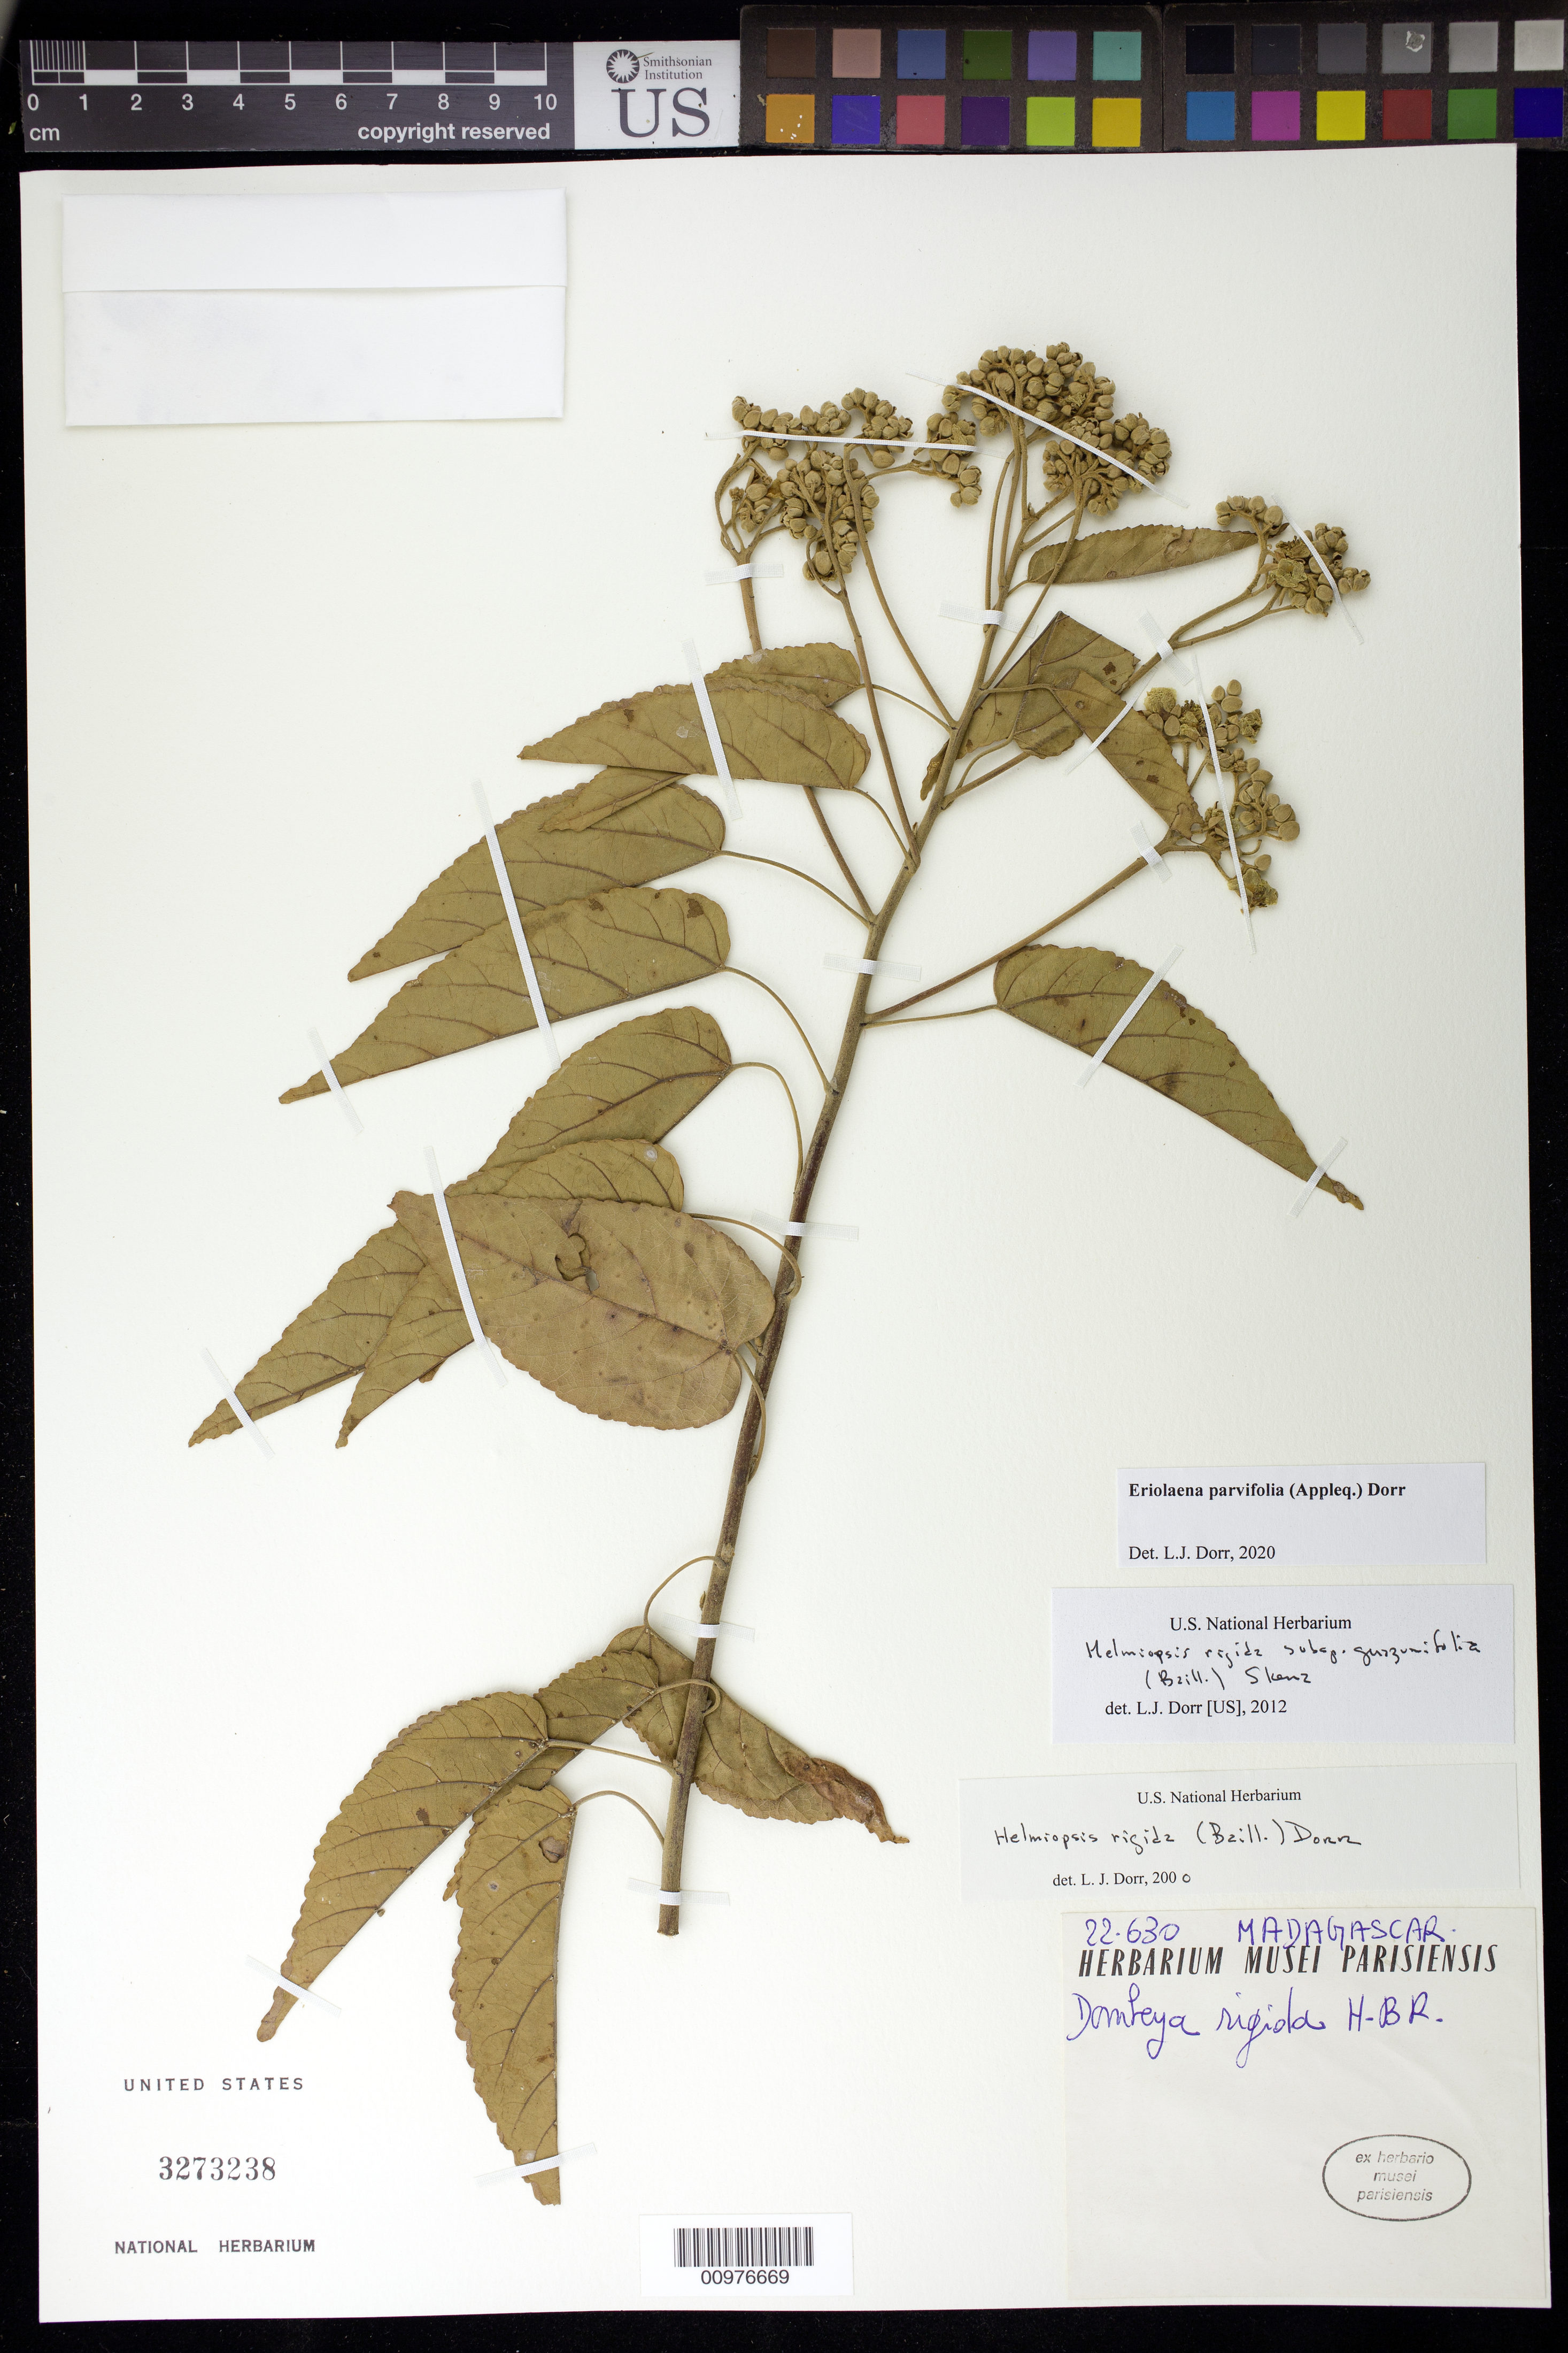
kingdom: Plantae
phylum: Tracheophyta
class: Magnoliopsida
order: Malvales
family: Malvaceae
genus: Eriolaena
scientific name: Eriolaena parvifolia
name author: (Appleq.) Dorr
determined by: Dorr, L. J., (BOT), Smithsonian Institution - National Museum of Natural History (UNITED STATES)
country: Madagascar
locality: Madagascar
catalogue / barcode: US 3273238